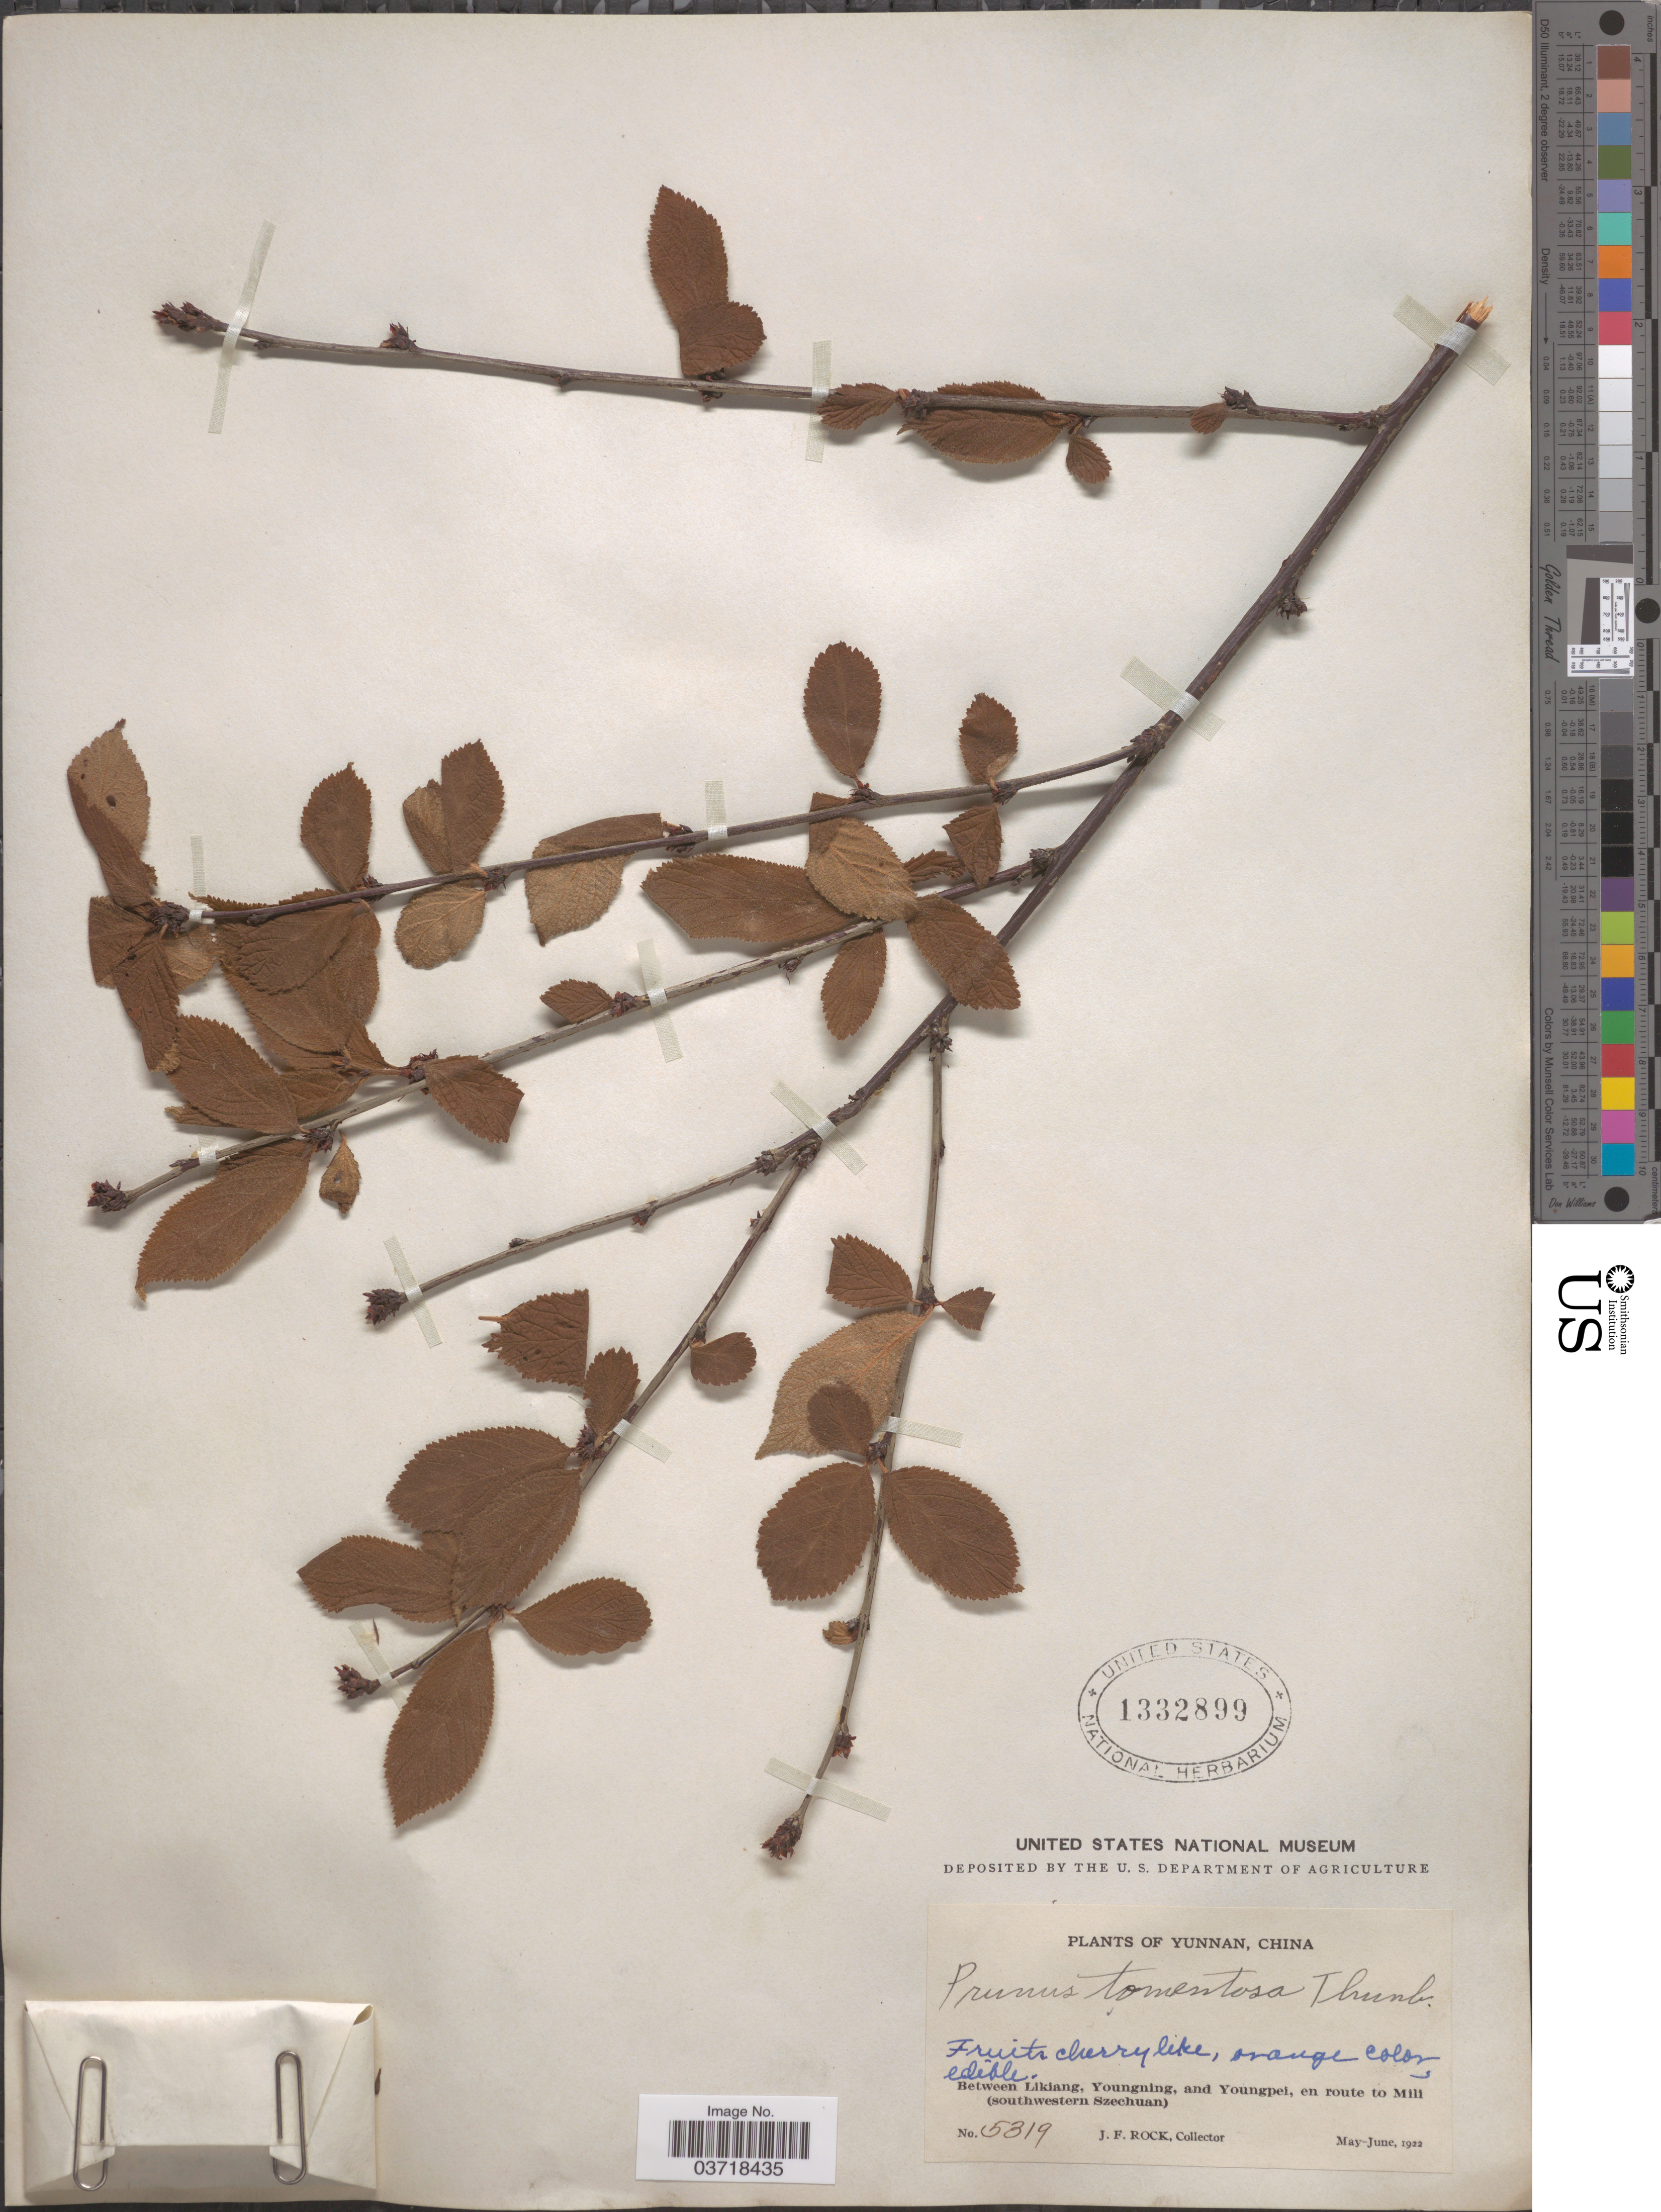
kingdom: Plantae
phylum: Tracheophyta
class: Magnoliopsida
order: Rosales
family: Rosaceae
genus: Prunus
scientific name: Prunus tomentosa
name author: Thunb.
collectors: J. Rock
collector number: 5319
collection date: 1922-05/1922-06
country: China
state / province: Yunnan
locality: Between Likiang, Youngning, and Youngpei, en route to Mili (southwestern Szechuan).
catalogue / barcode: US 1332899